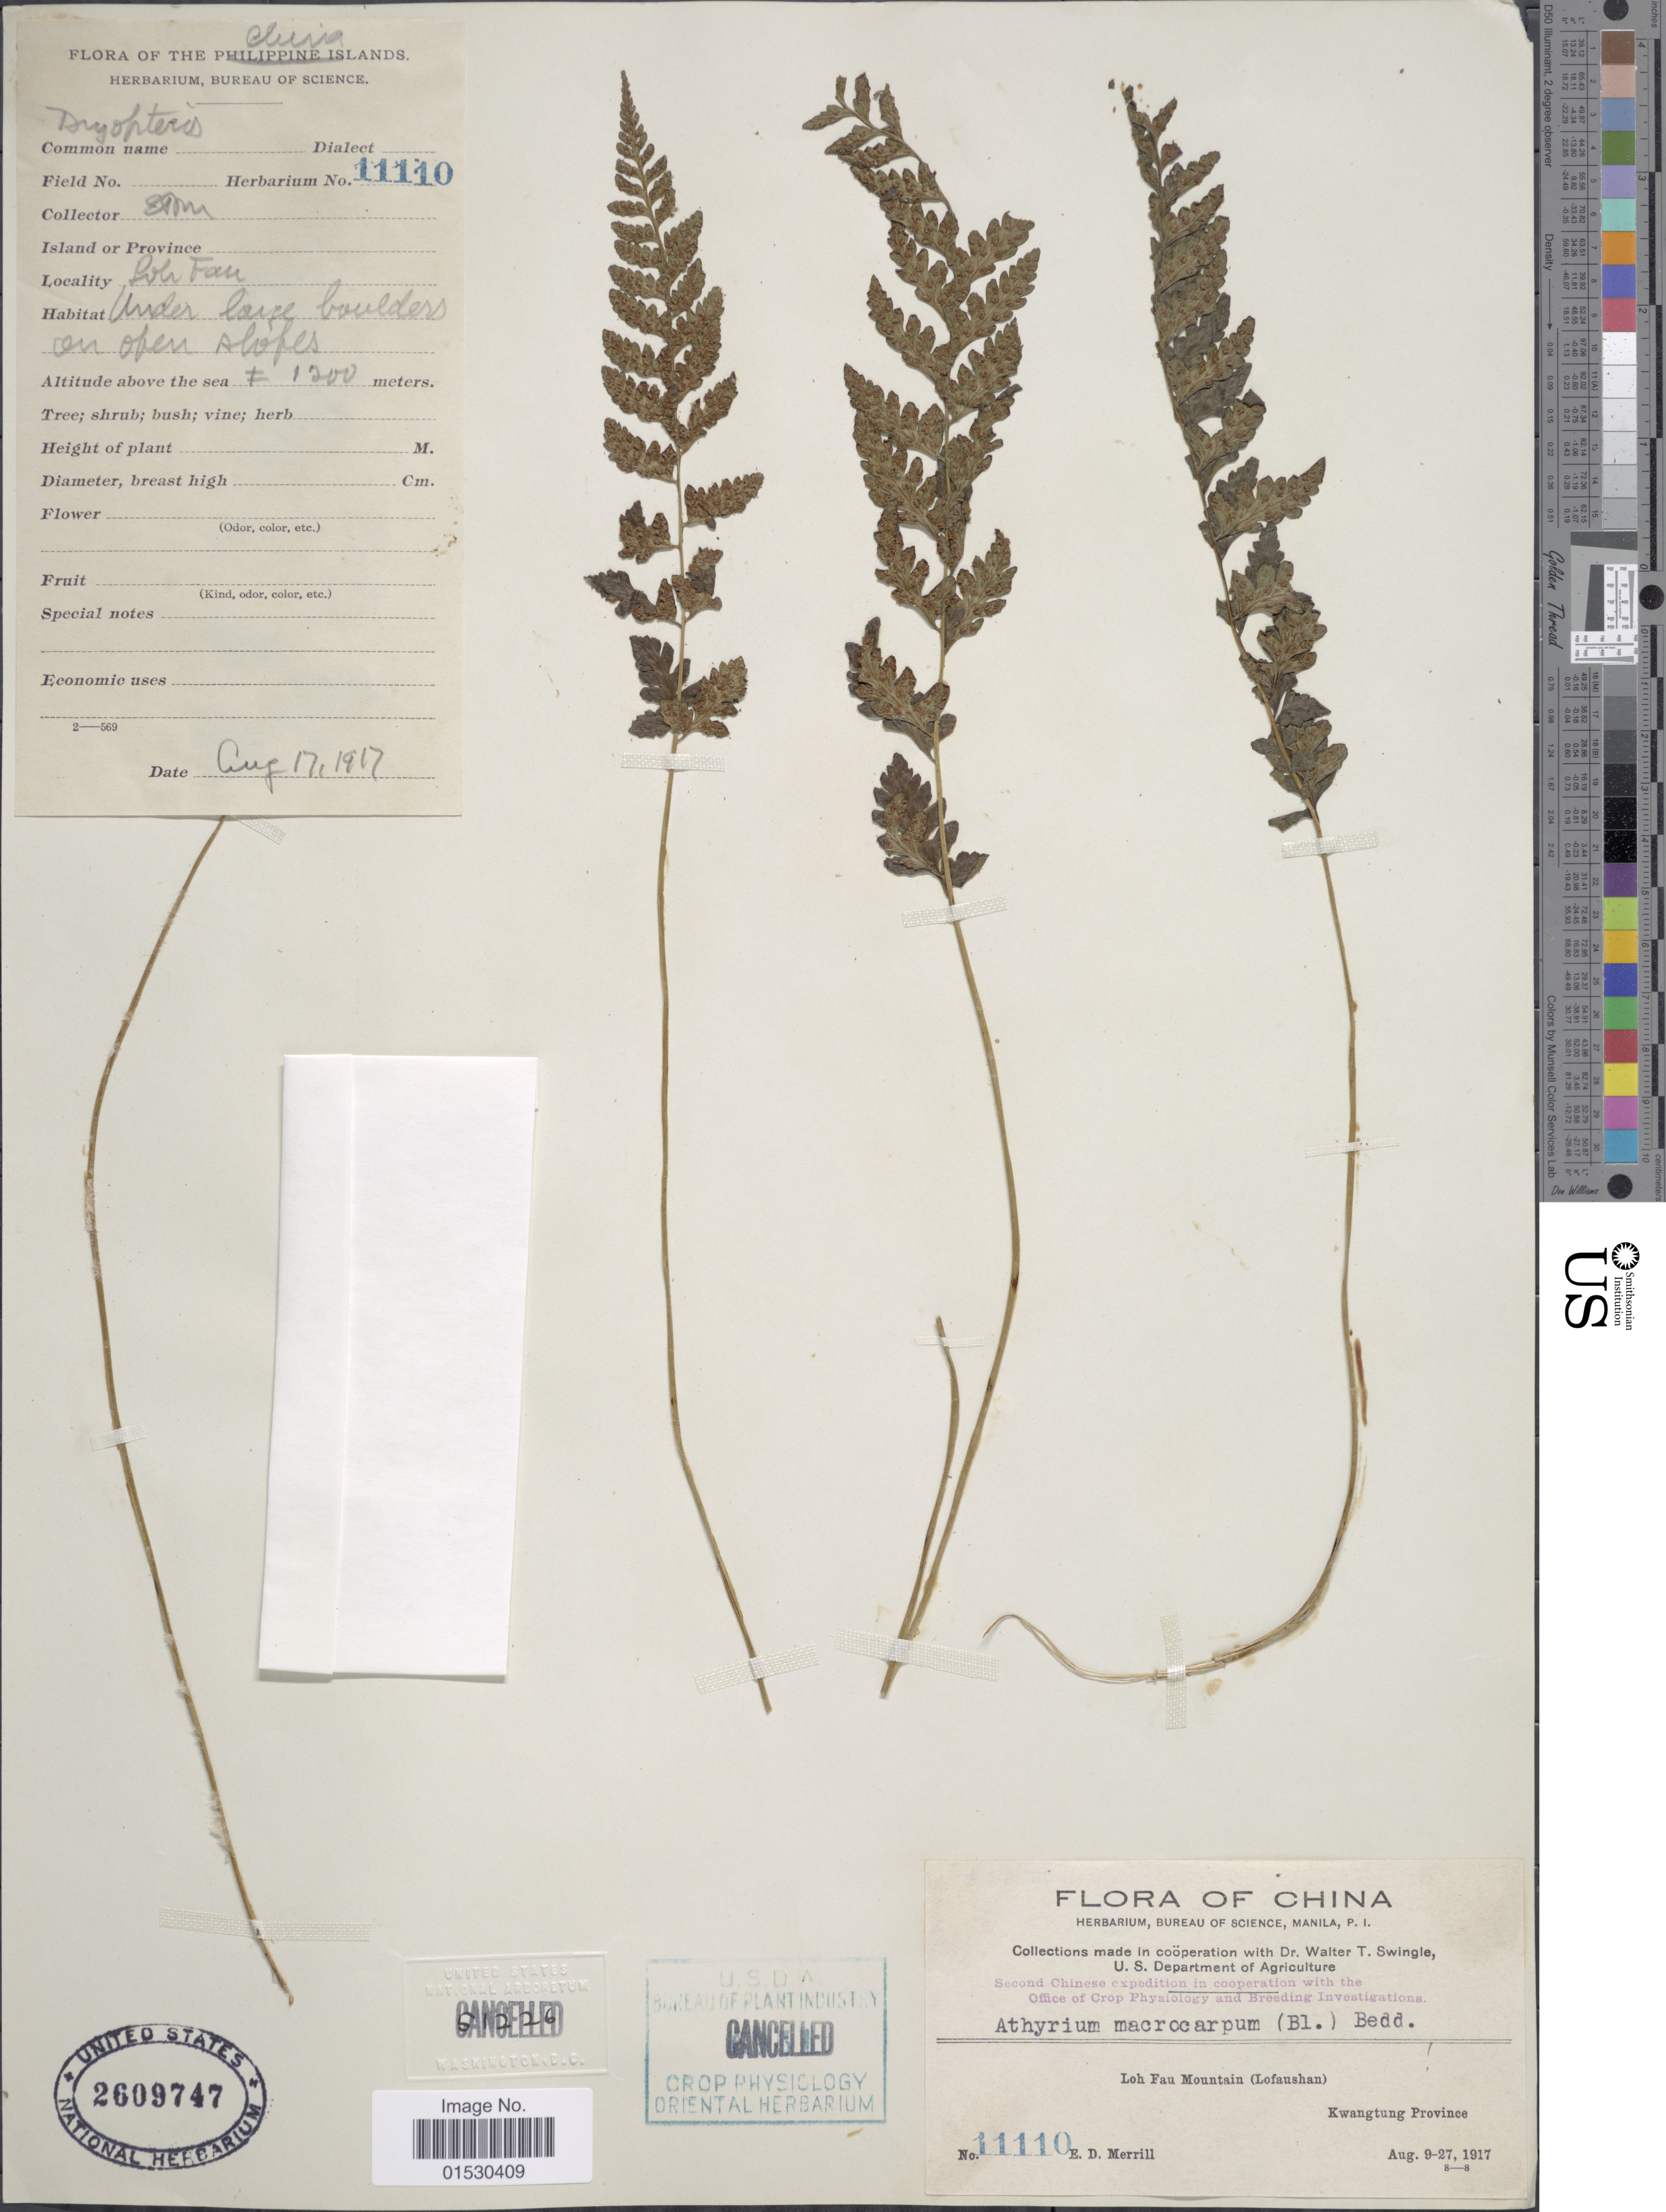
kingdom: Plantae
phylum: Tracheophyta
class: Polypodiopsida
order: Polypodiales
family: Athyriaceae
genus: Athyrium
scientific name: Athyrium anisopterum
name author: Christ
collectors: E. D. Merrill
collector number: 11110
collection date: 1917-08-17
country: China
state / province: Guangdong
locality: Loh Fau Mountain (Lofaushan) Kwangtung Province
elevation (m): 1200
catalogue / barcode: US 2609747